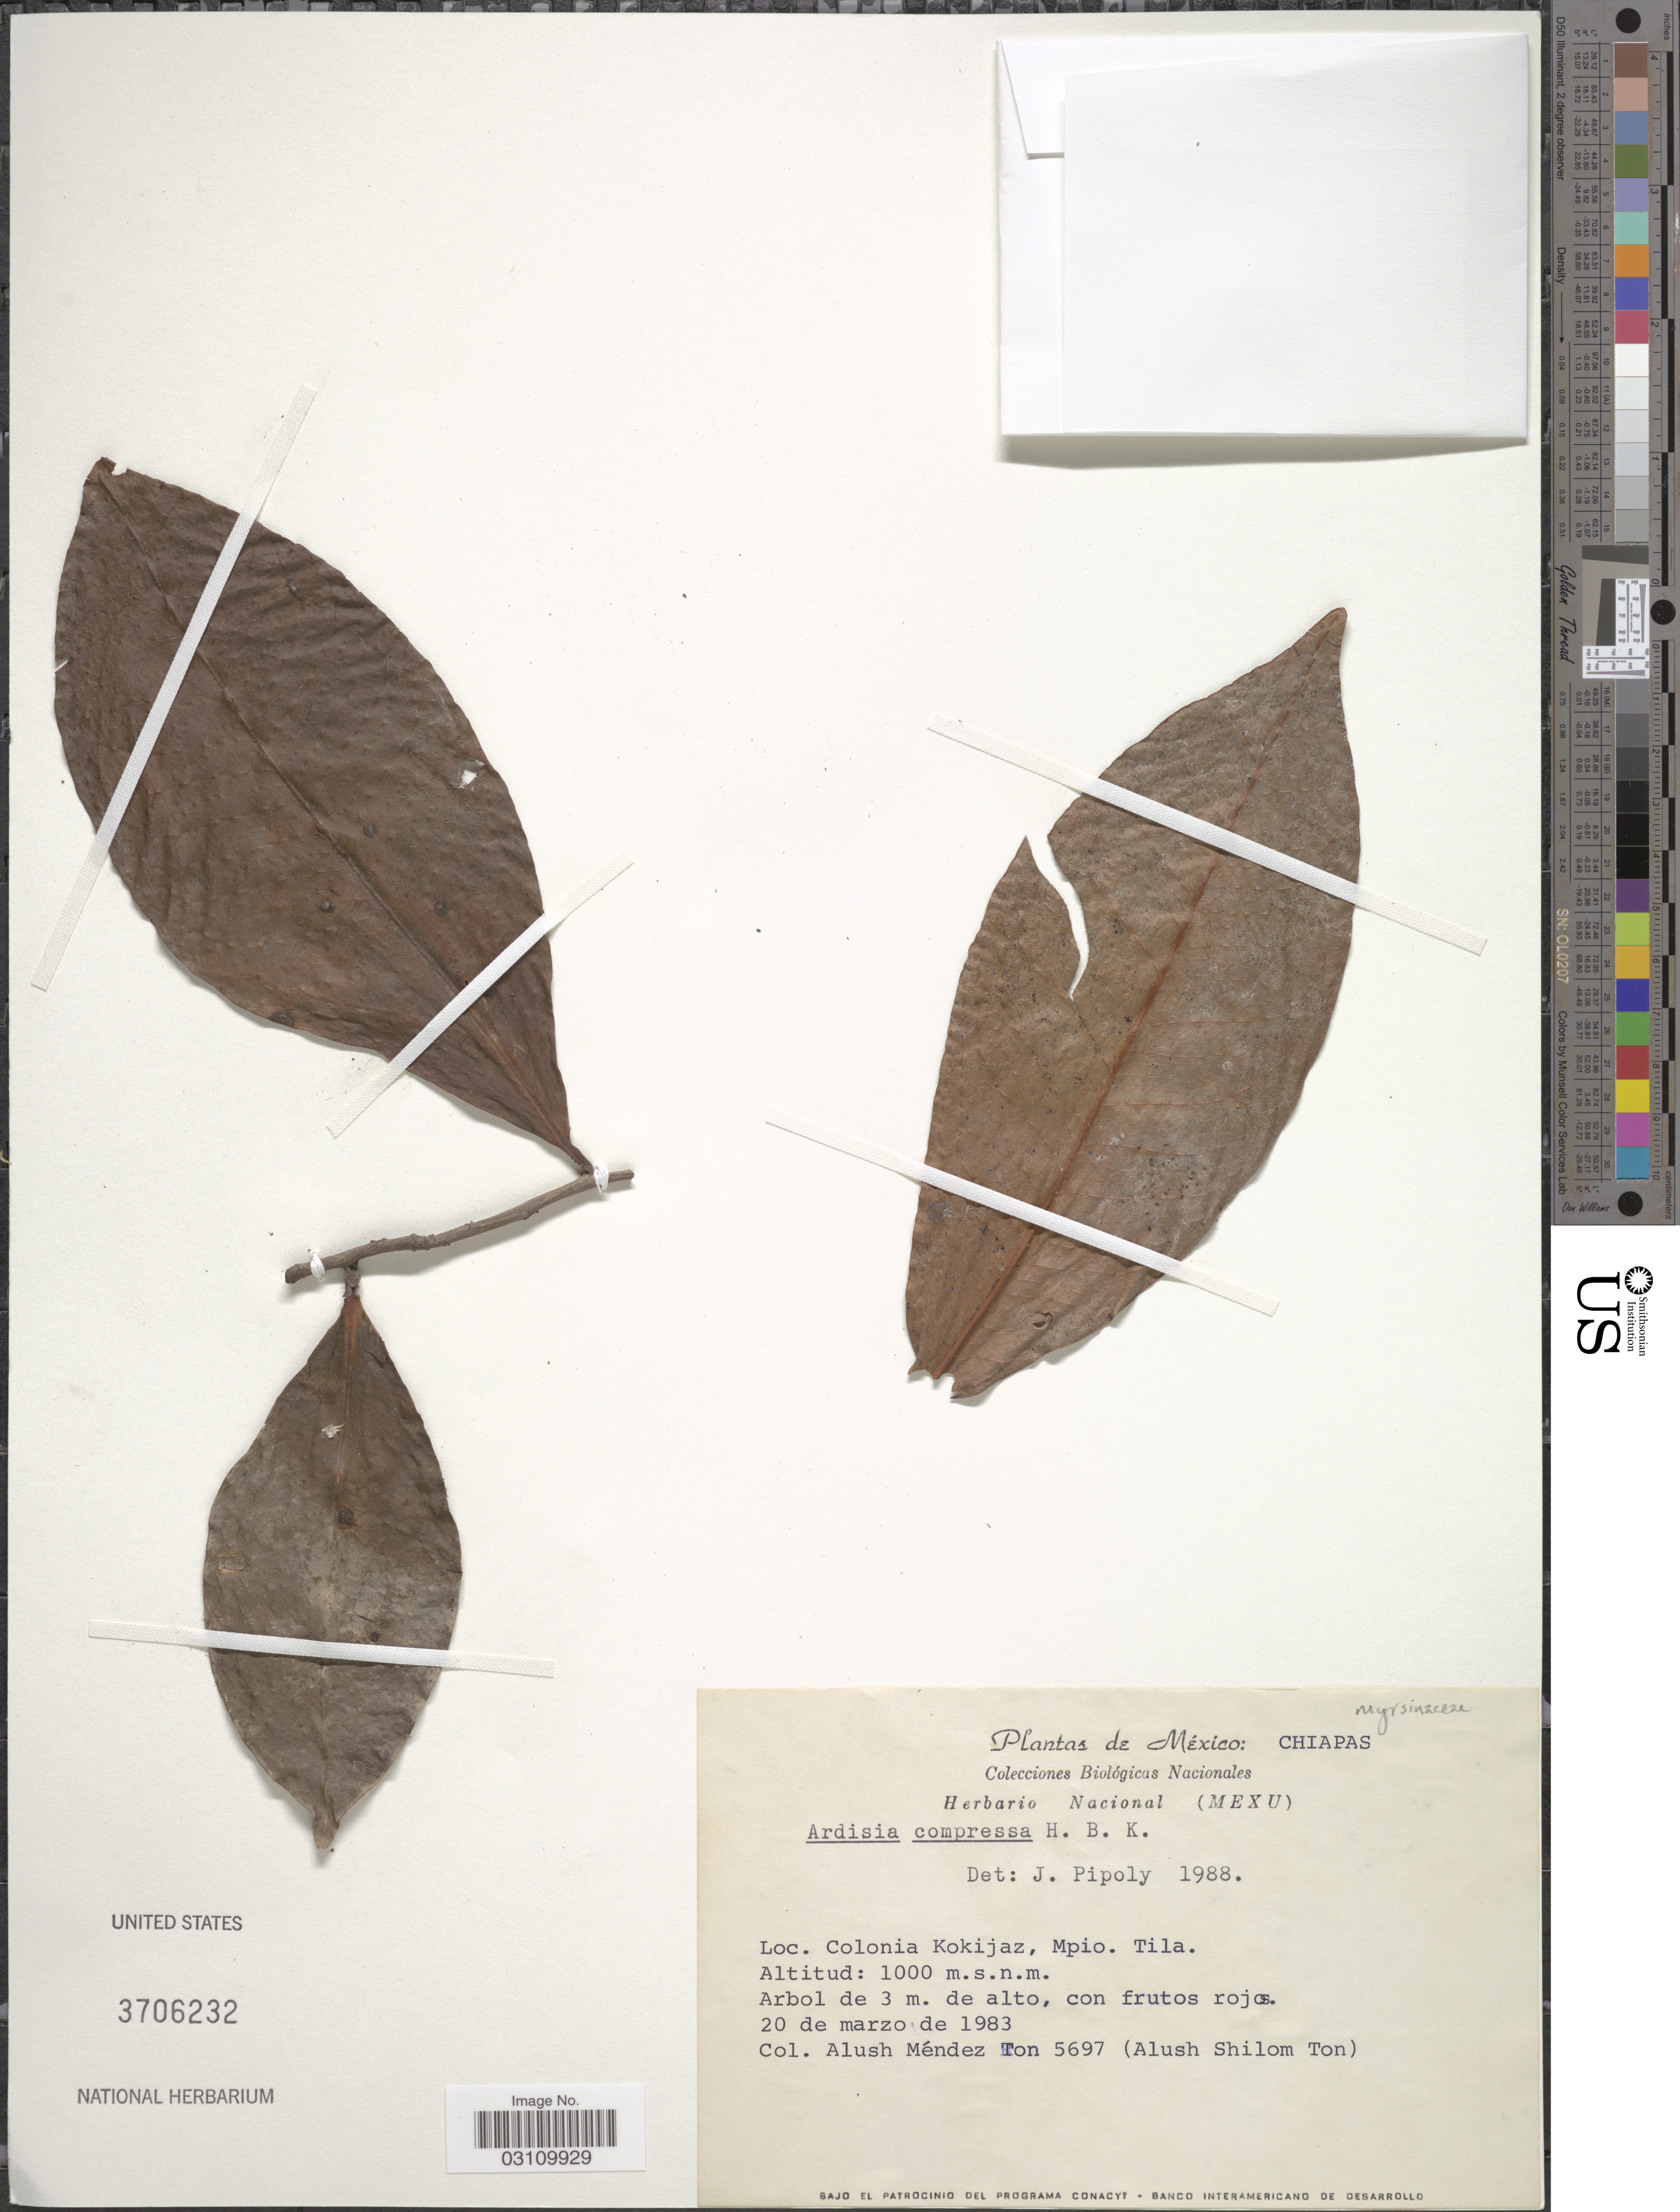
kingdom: Plantae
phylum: Tracheophyta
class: Magnoliopsida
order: Ericales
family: Primulaceae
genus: Ardisia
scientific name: Ardisia compressa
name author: Kunth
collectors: A. M. Ton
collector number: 5697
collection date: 1983-03-20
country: Mexico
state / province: Chiapas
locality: Colonia Kokijaz, Mpio. Tila.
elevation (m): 1000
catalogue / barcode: US 3706232